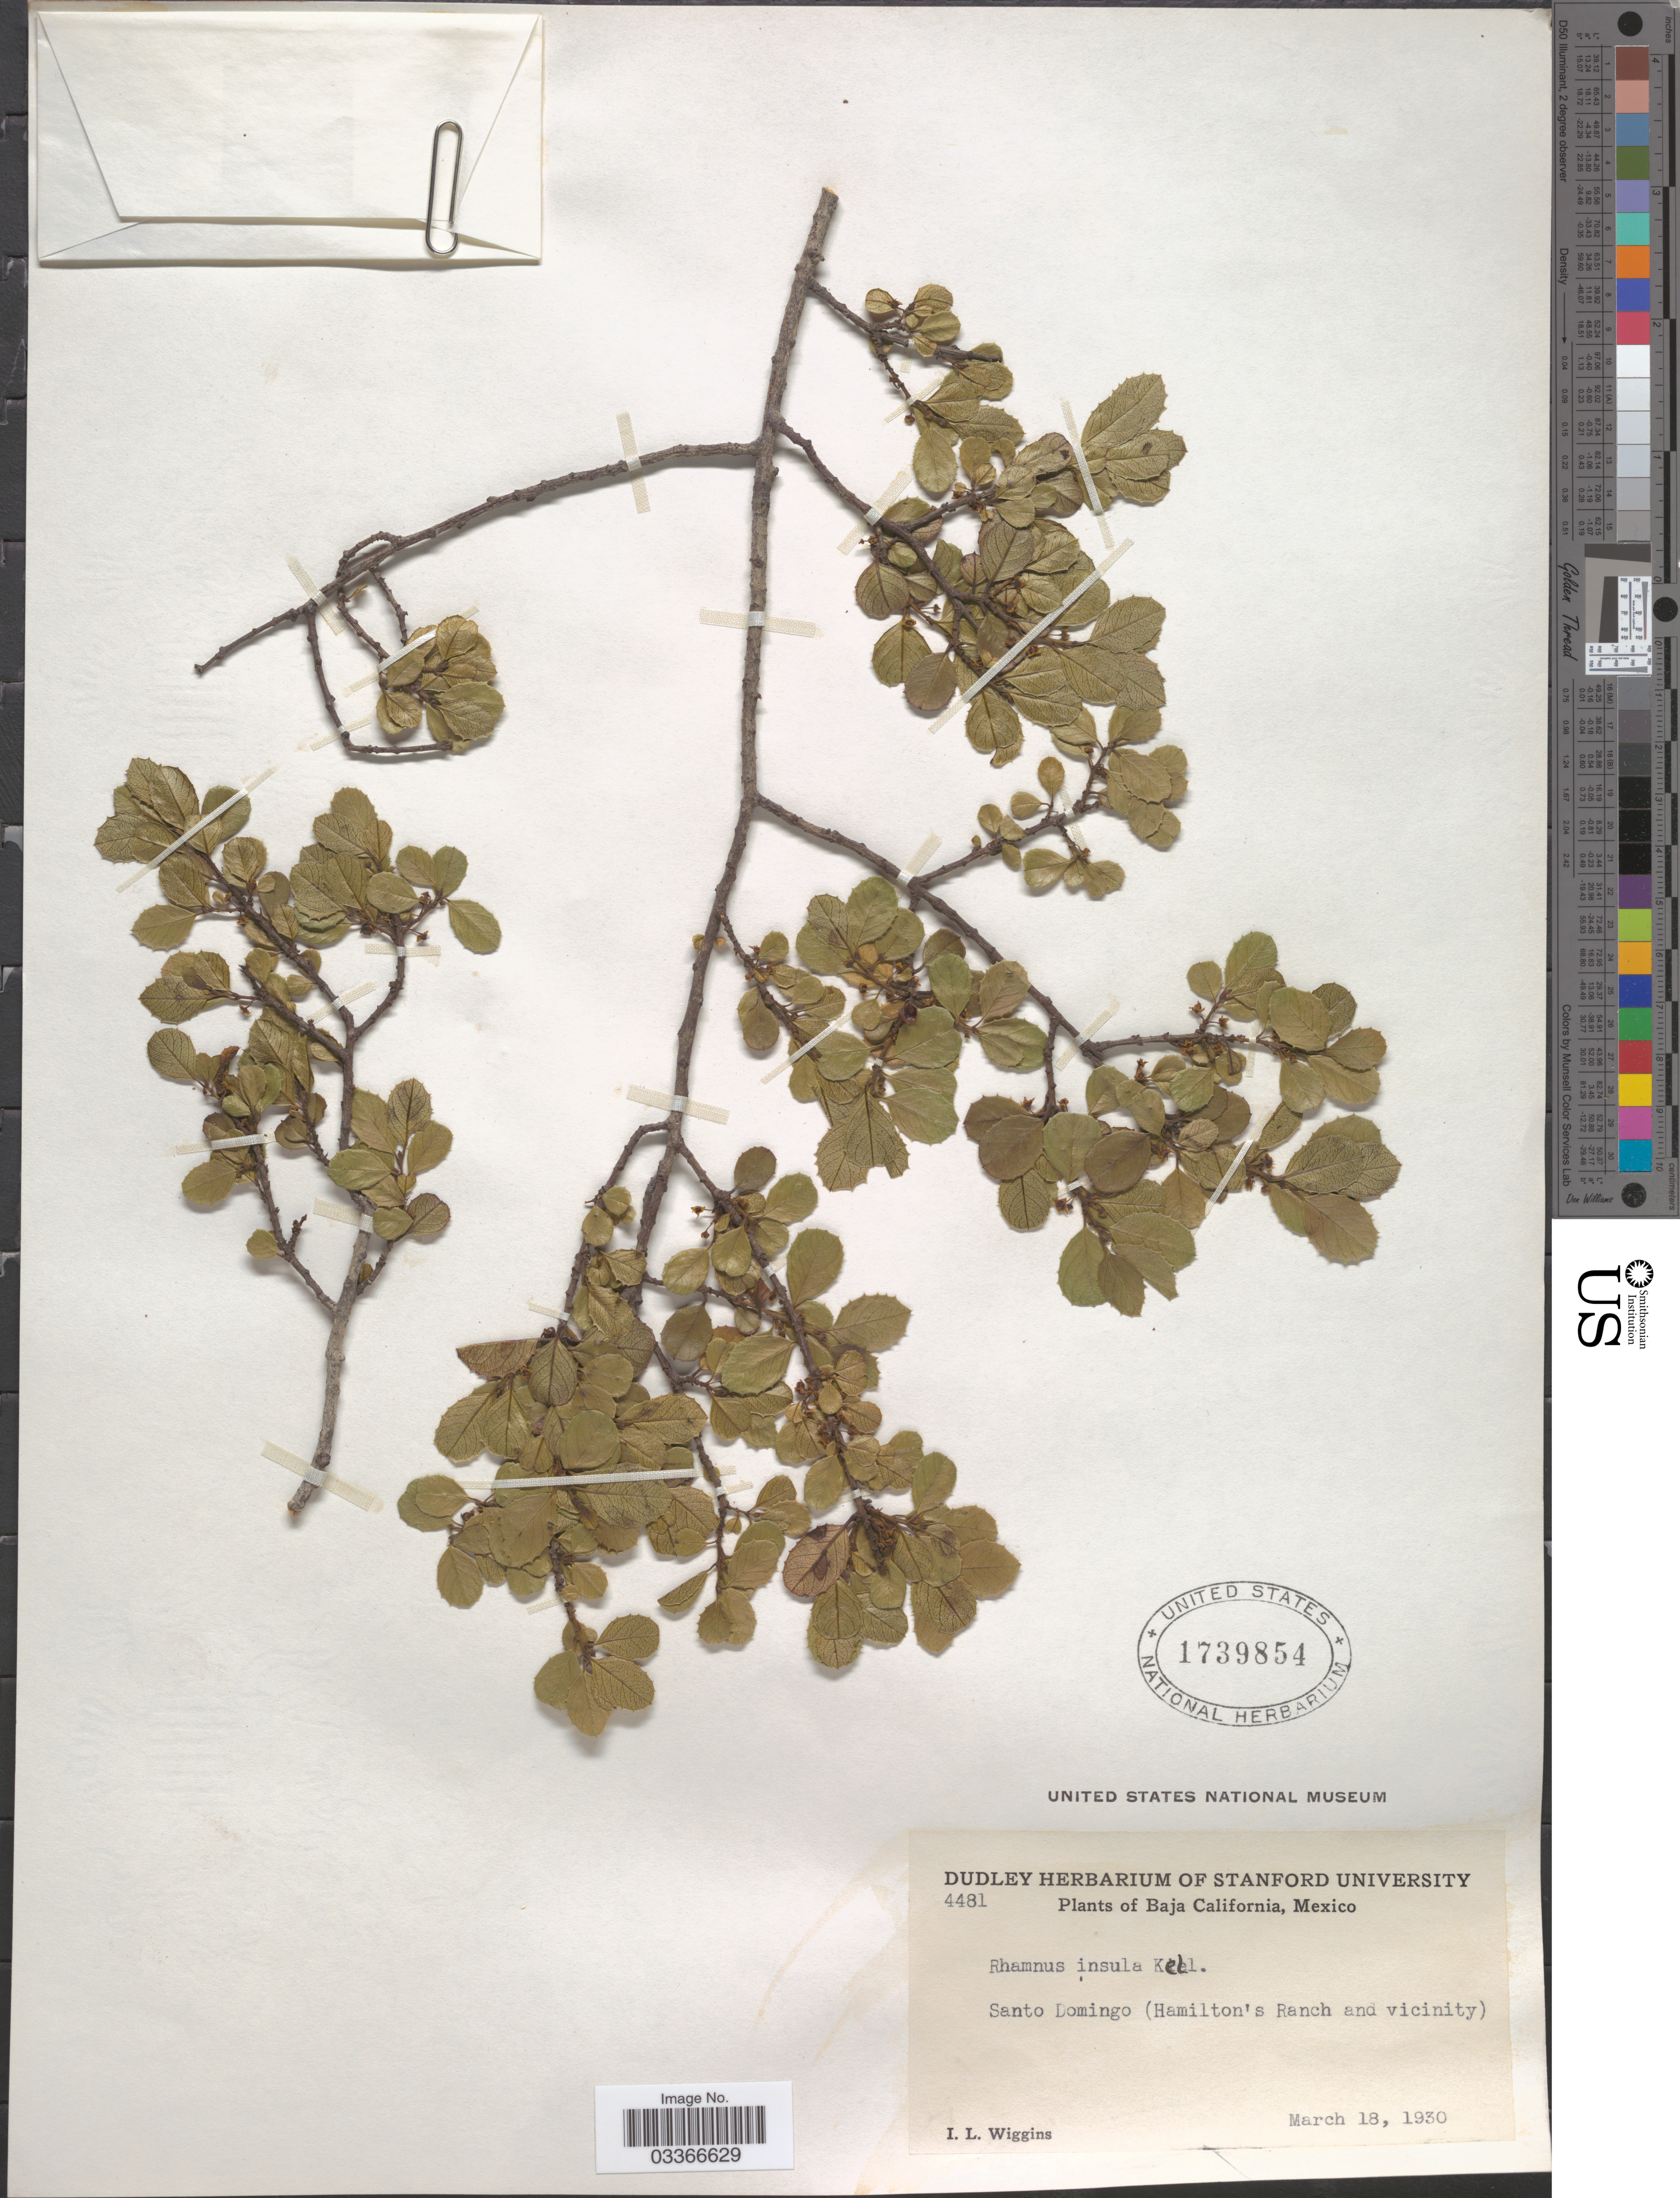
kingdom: Plantae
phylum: Tracheophyta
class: Magnoliopsida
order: Rosales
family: Rhamnaceae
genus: Rhamnus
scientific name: Rhamnus crocea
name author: Nutt.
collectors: I. L. Wiggins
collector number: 4481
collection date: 1930-03-18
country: Mexico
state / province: Baja California Sur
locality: Santo Domingo (Hamilton's Ranch and vicinity).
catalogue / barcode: US 1739854